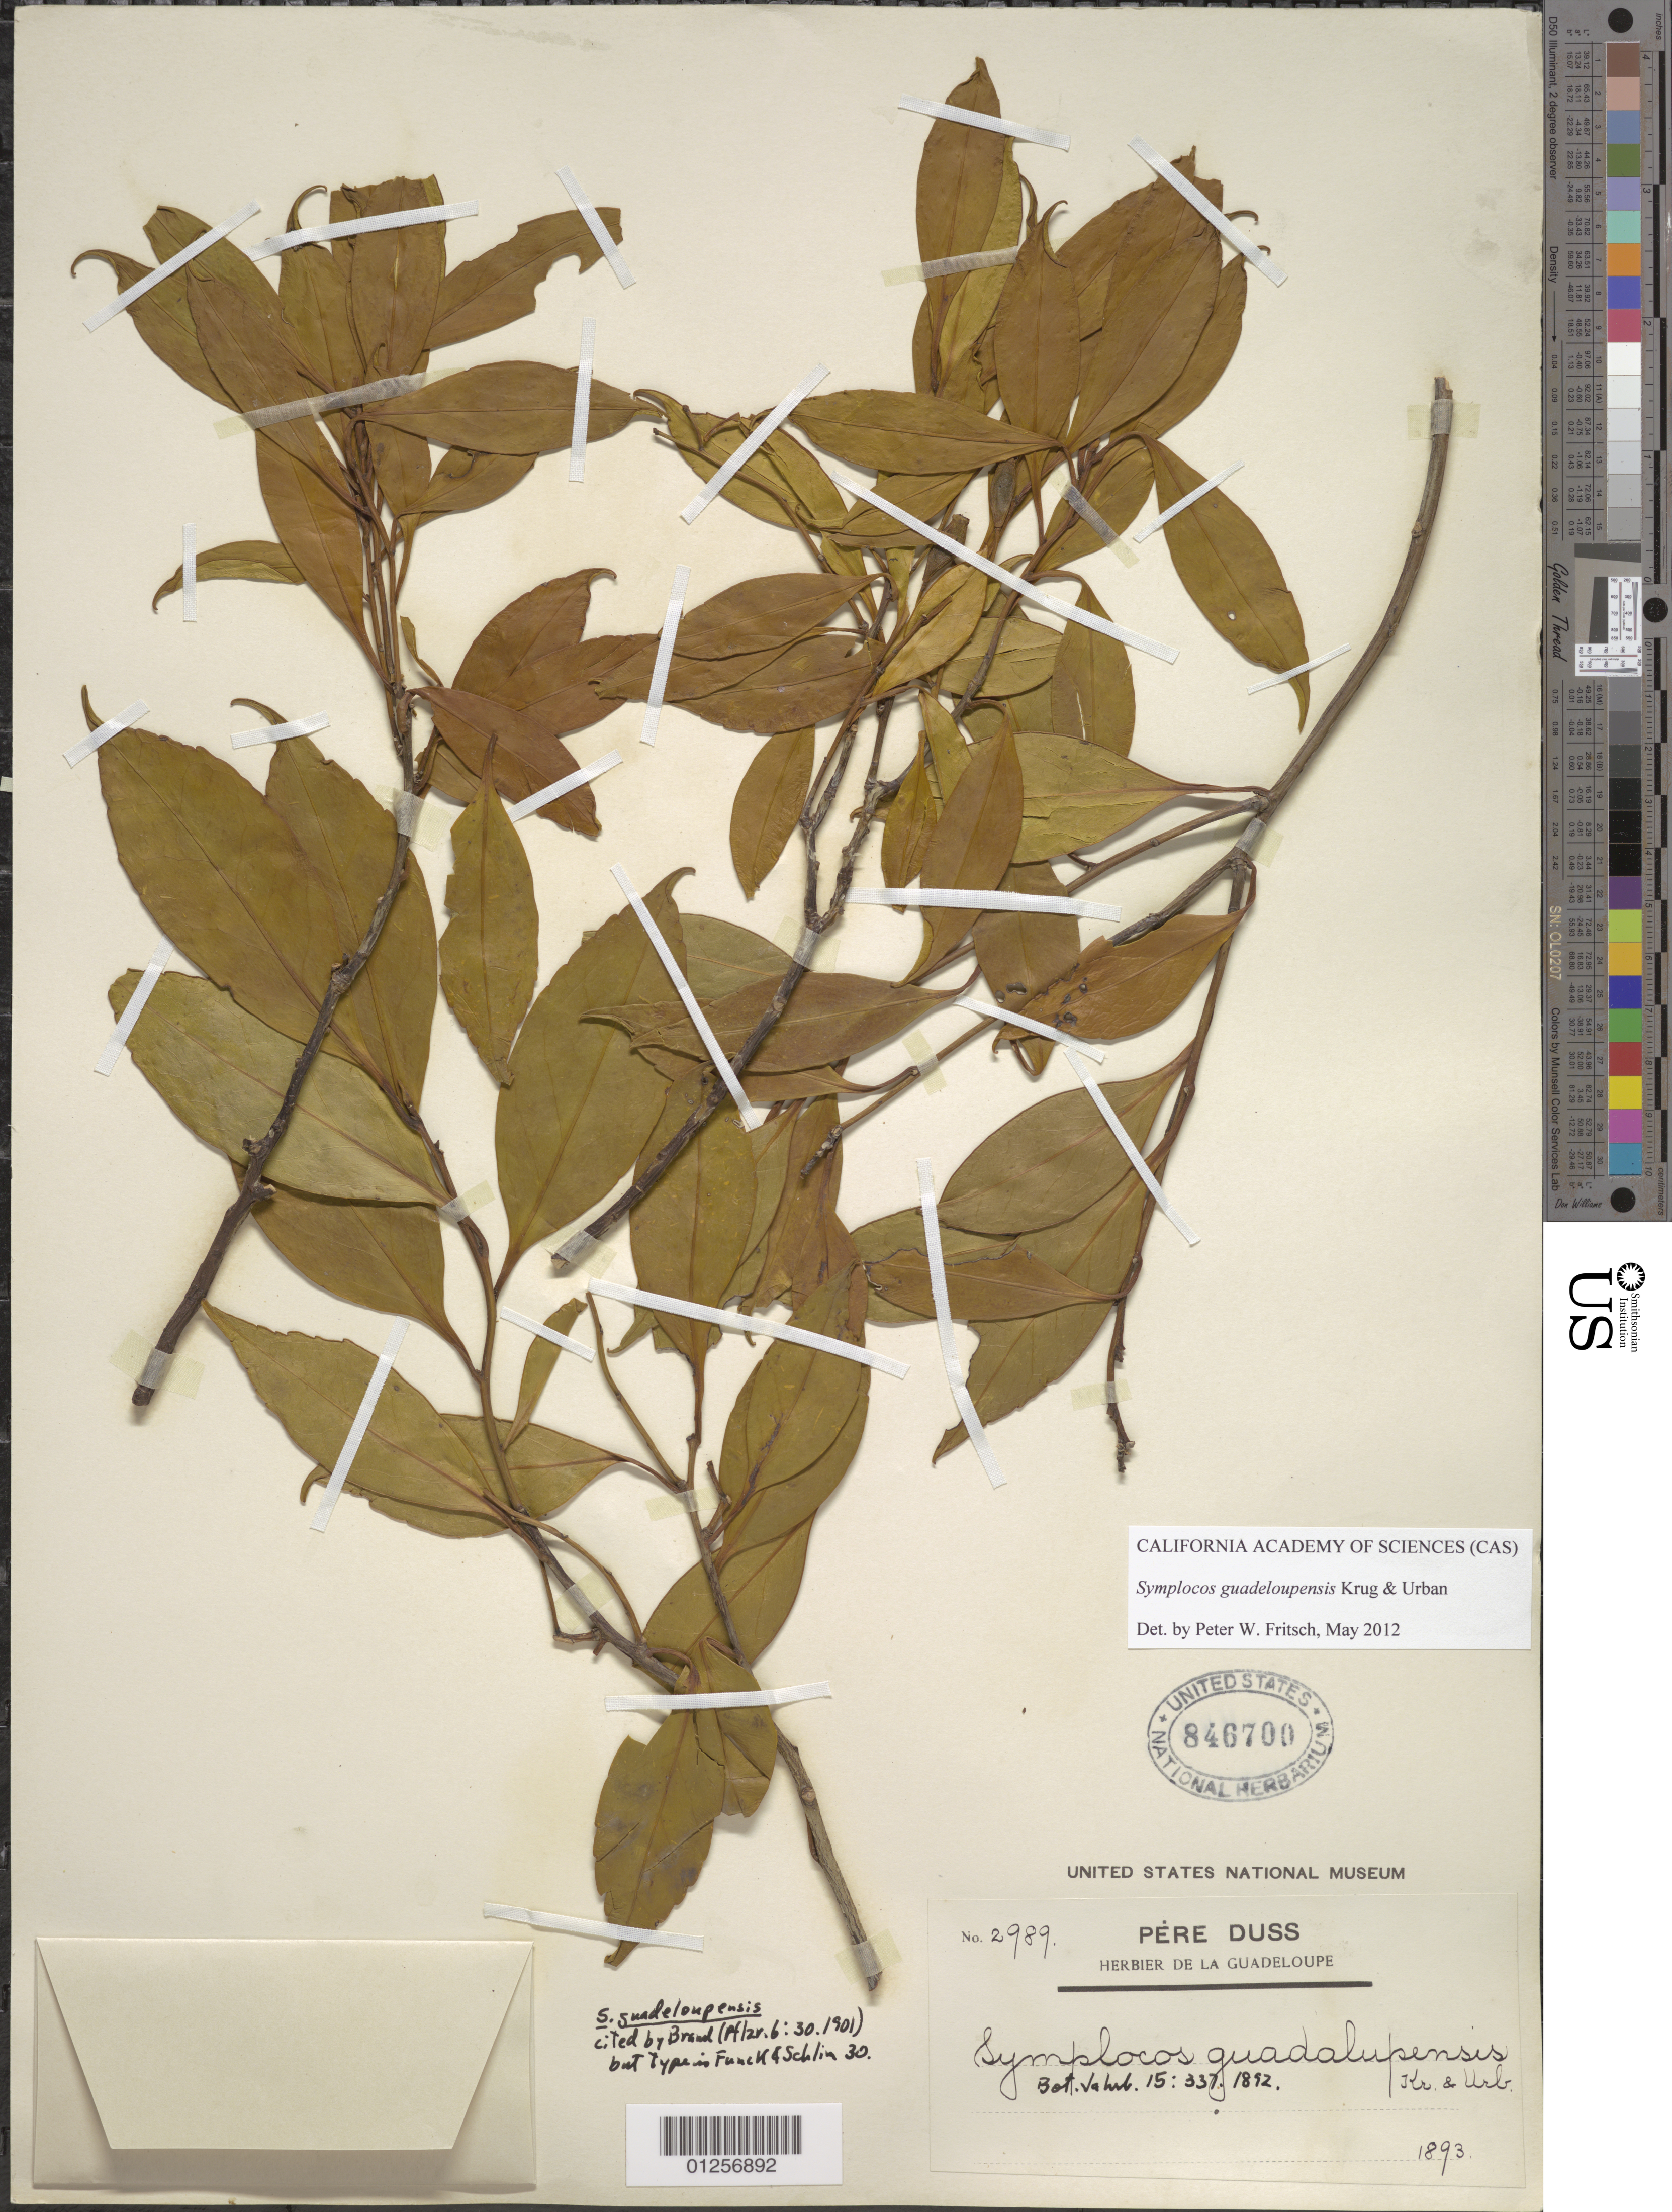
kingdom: Plantae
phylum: Tracheophyta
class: Magnoliopsida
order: Ericales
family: Symplocaceae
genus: Symplocos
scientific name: Symplocos guadeloupensis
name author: Krug & Urb.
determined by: Fritsch, Peter W.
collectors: Père Duss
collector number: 2989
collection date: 1893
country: Guadeloupe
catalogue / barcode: US 846700